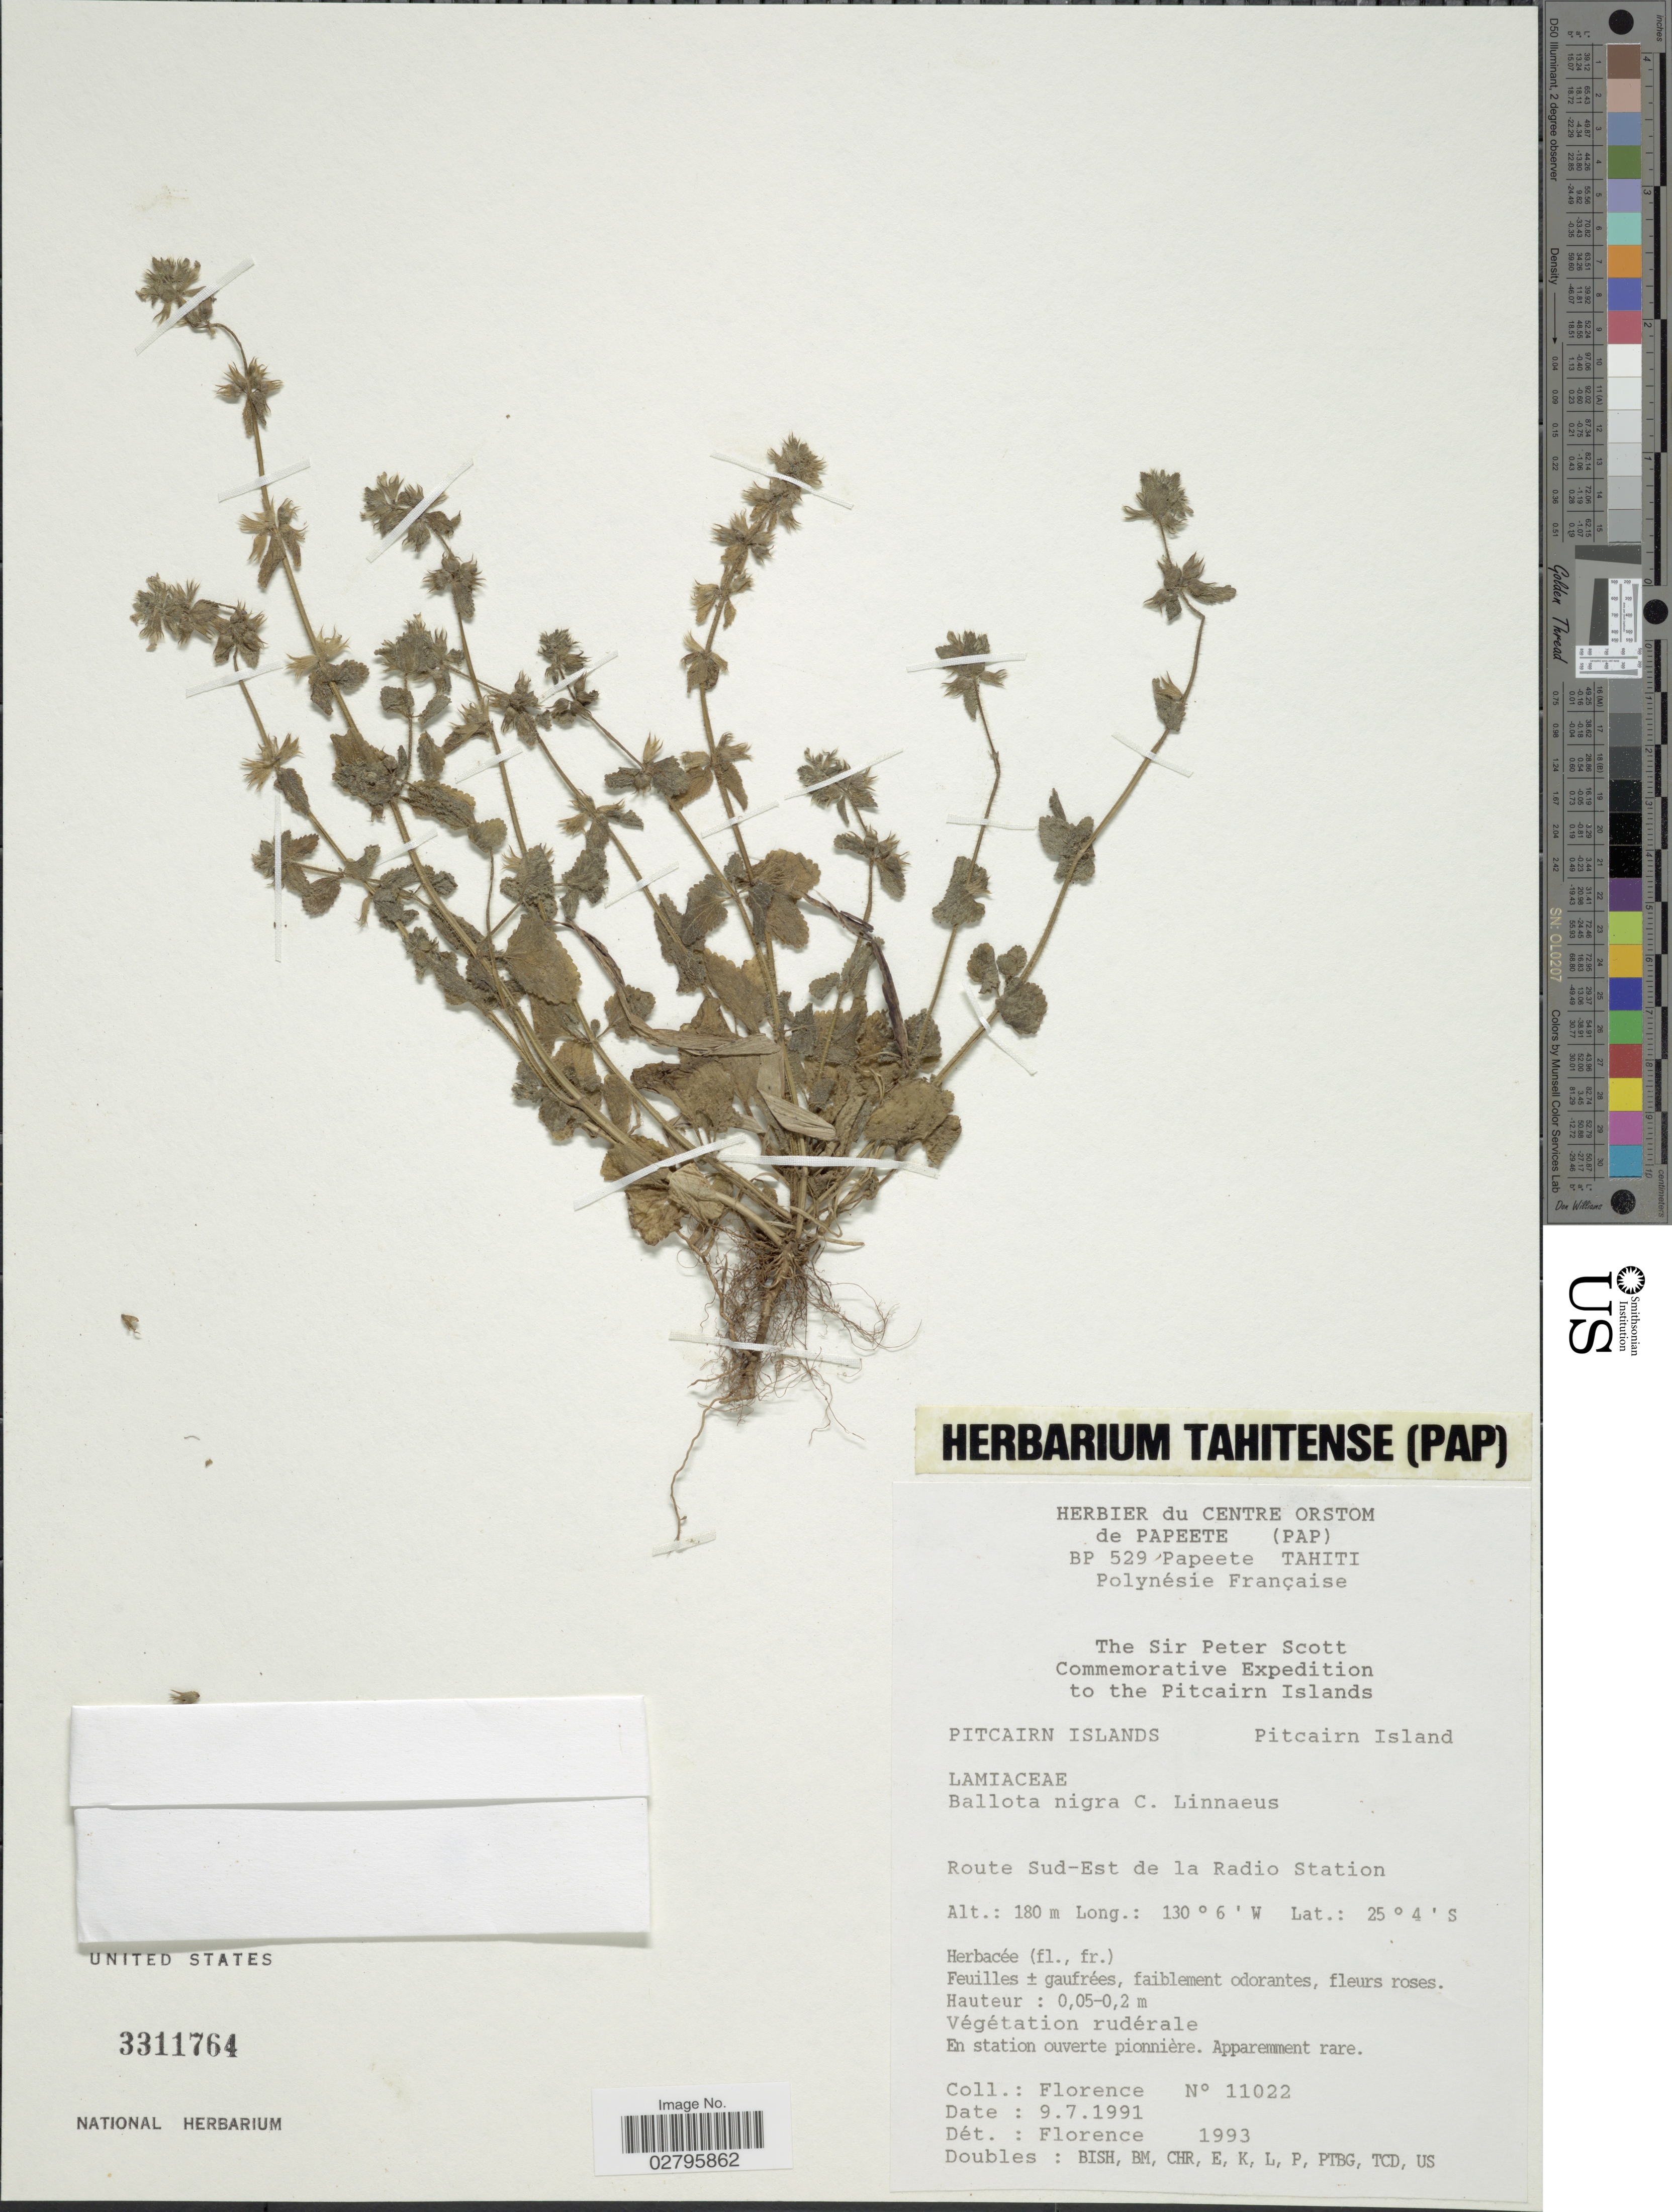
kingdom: Plantae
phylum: Tracheophyta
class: Magnoliopsida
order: Lamiales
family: Lamiaceae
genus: Ballota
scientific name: Ballota nigra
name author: L.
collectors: -. Florence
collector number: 11022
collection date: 1991-07-09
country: Pitcairn Islands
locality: Pitcairn Islands. Pitcairn Island. Route Sud-Est de la Radio Station.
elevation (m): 180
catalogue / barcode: US 3311764